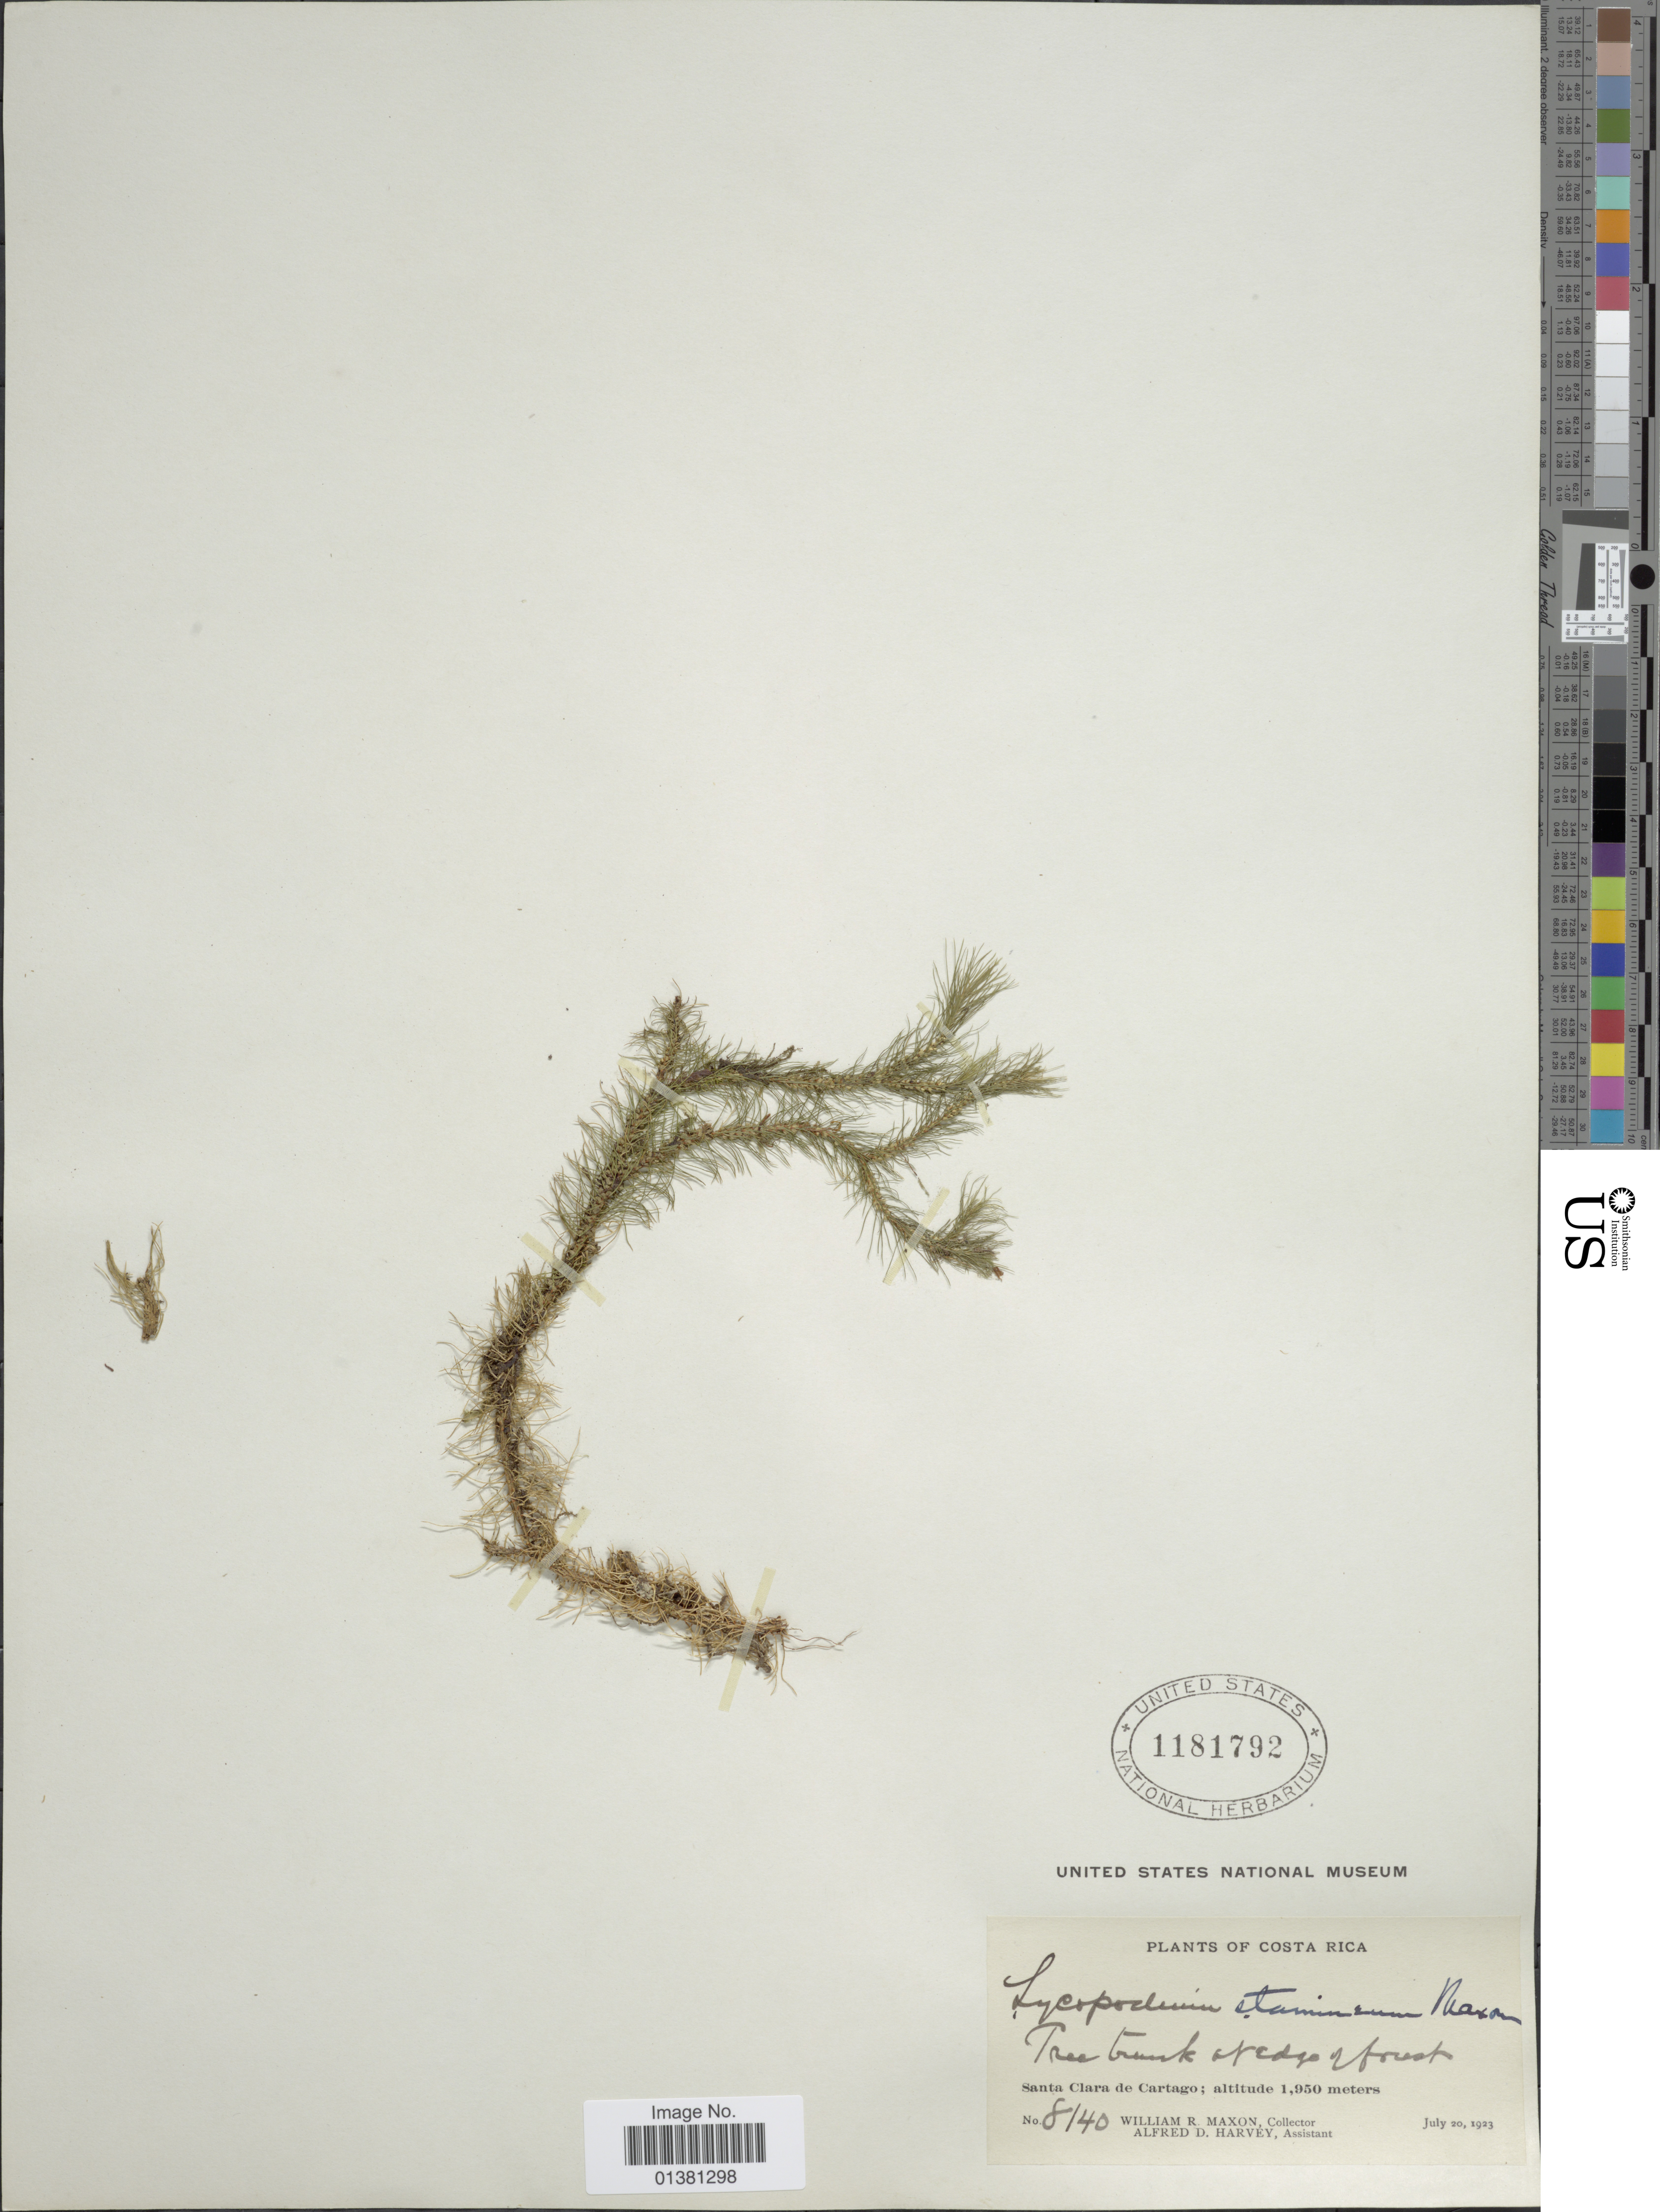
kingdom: Plantae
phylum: Tracheophyta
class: Lycopodiopsida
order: Lycopodiales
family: Lycopodiaceae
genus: Phlegmariurus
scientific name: Phlegmariurus wilsonii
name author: (Underw. & F.E. Lloyd) B. Øllg.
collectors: W. R. Maxon & A. D. Harvey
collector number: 8140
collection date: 1923-07-20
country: Costa Rica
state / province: Cartago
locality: Santa Clara de Cartago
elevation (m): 1950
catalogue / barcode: US 1181792